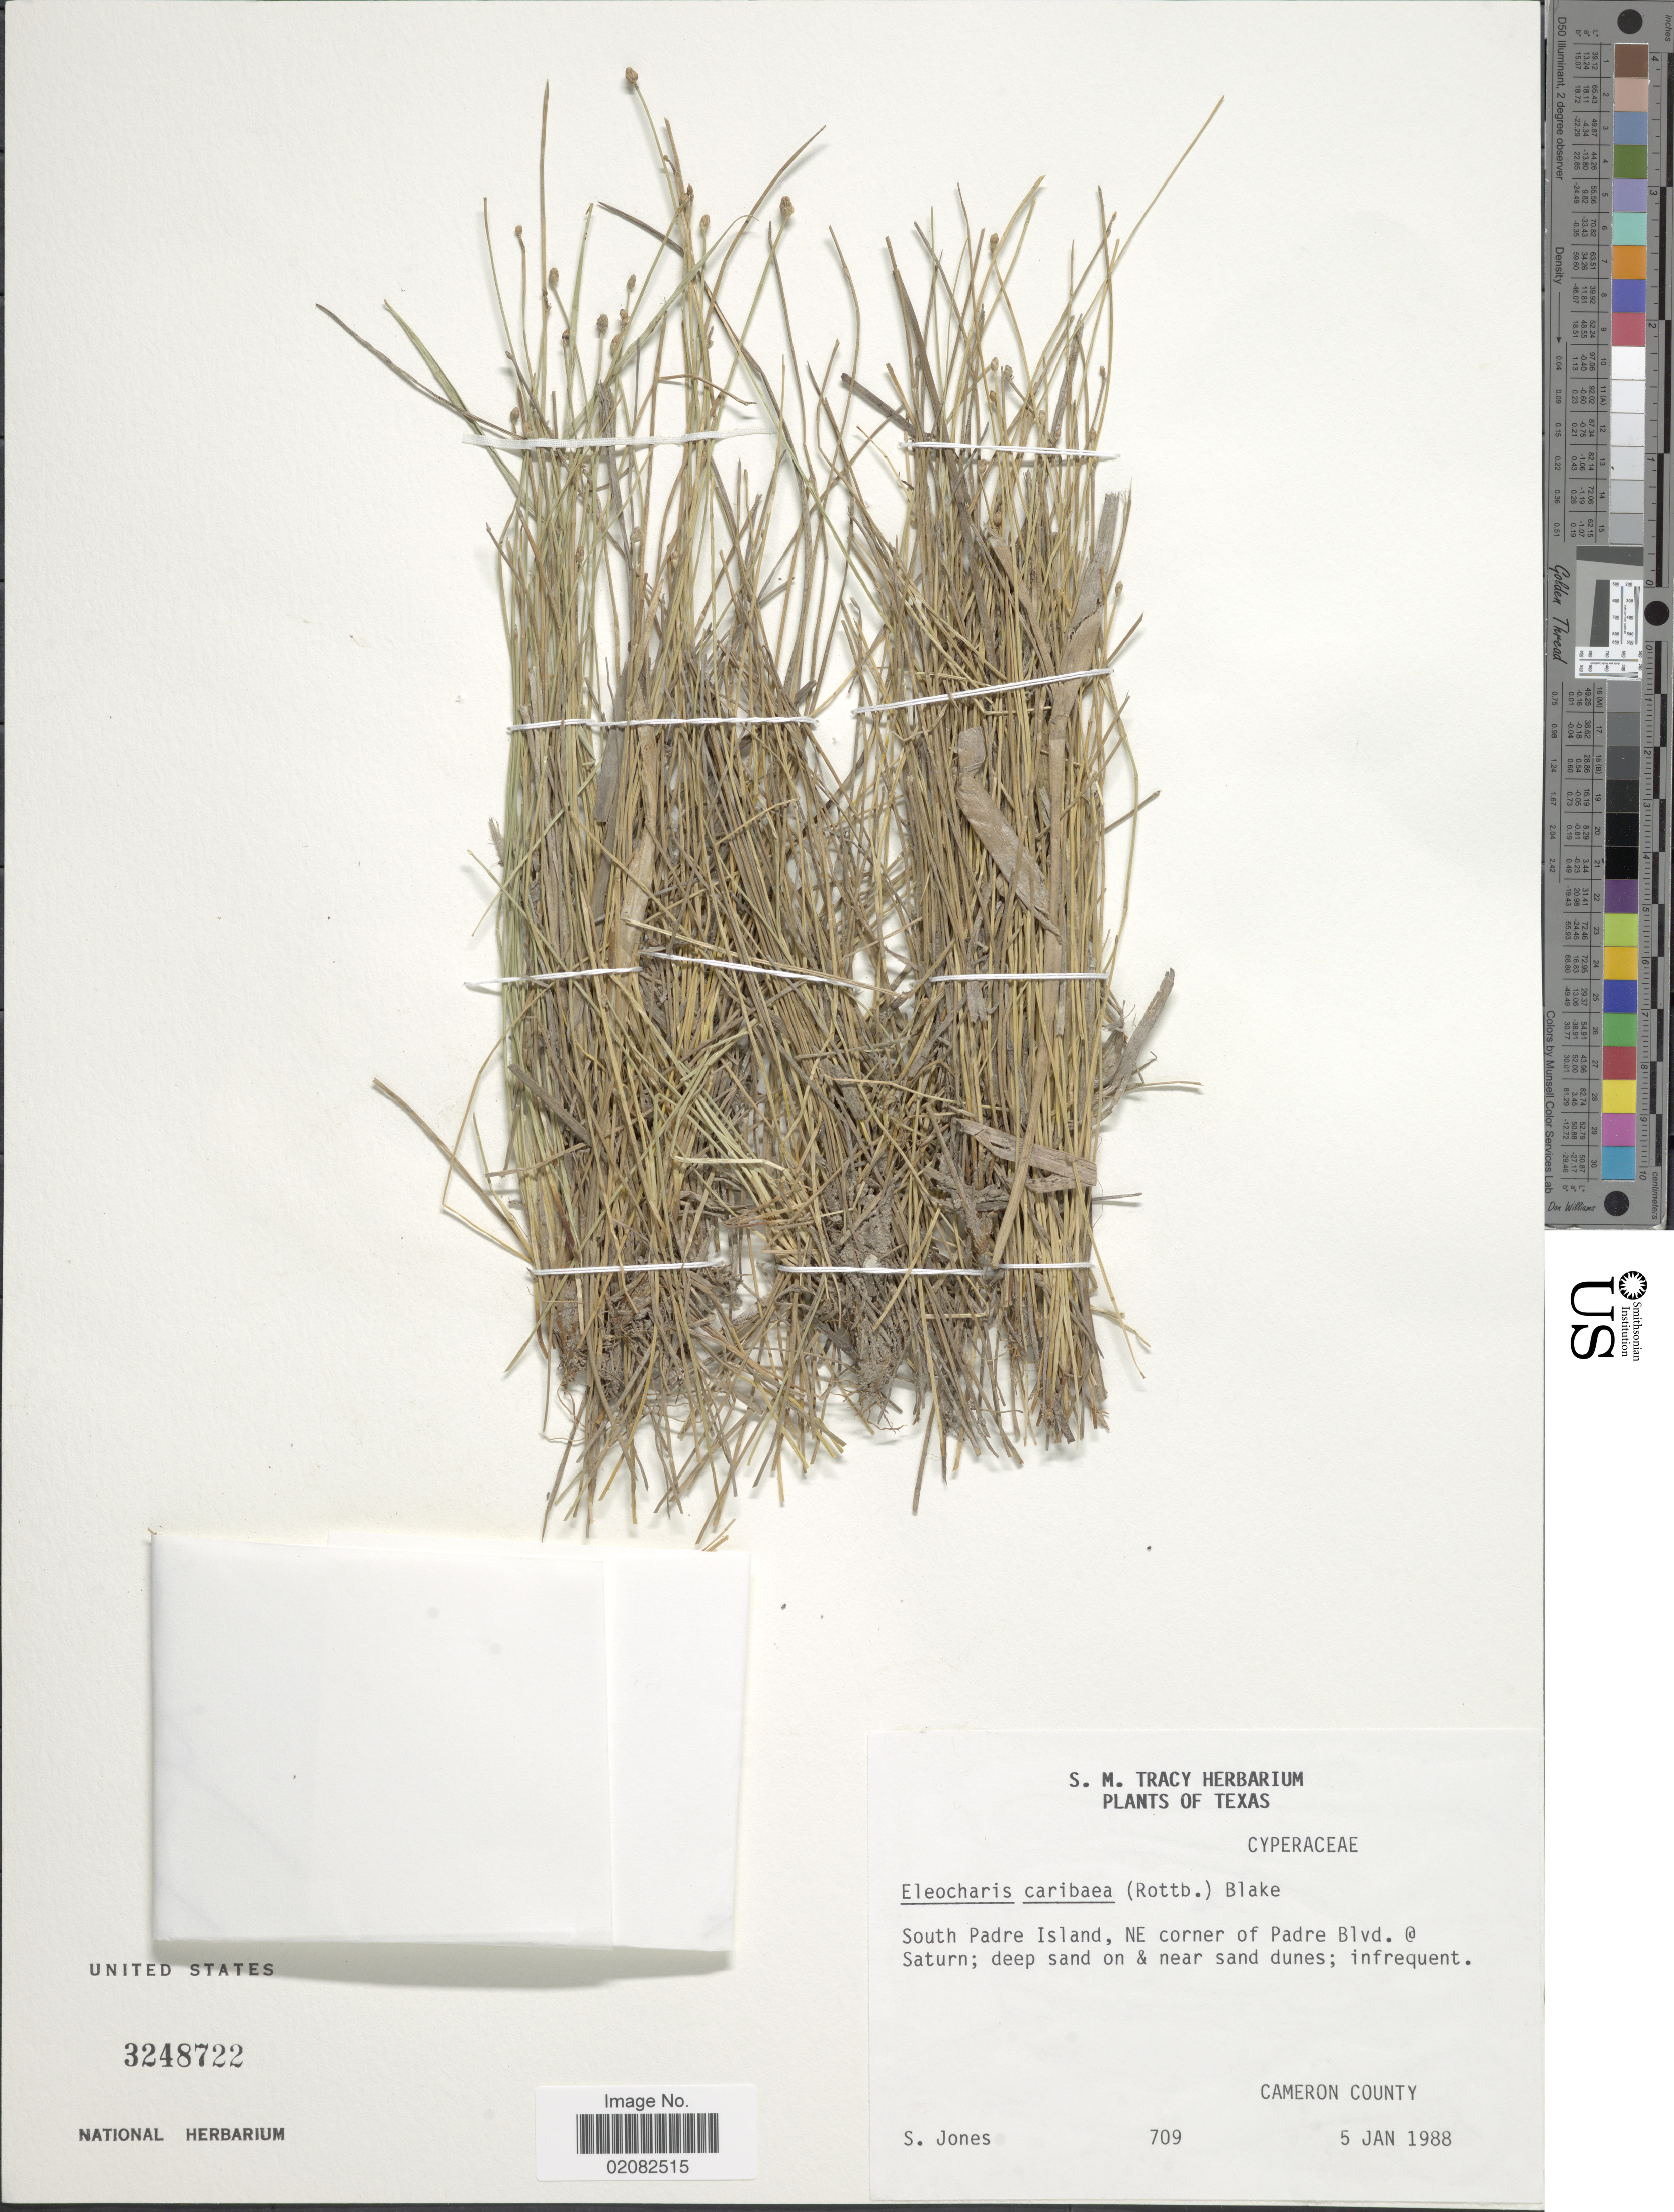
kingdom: Plantae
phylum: Tracheophyta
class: Liliopsida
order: Poales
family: Cyperaceae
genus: Eleocharis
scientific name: Eleocharis geniculata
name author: (L.) Roem. & Schult.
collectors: S. Jones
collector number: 709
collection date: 1988-01-05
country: United States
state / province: Texas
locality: South Padre Island, NE corner of Padre Blvd., Saturn, Cameron County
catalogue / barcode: US 3248722